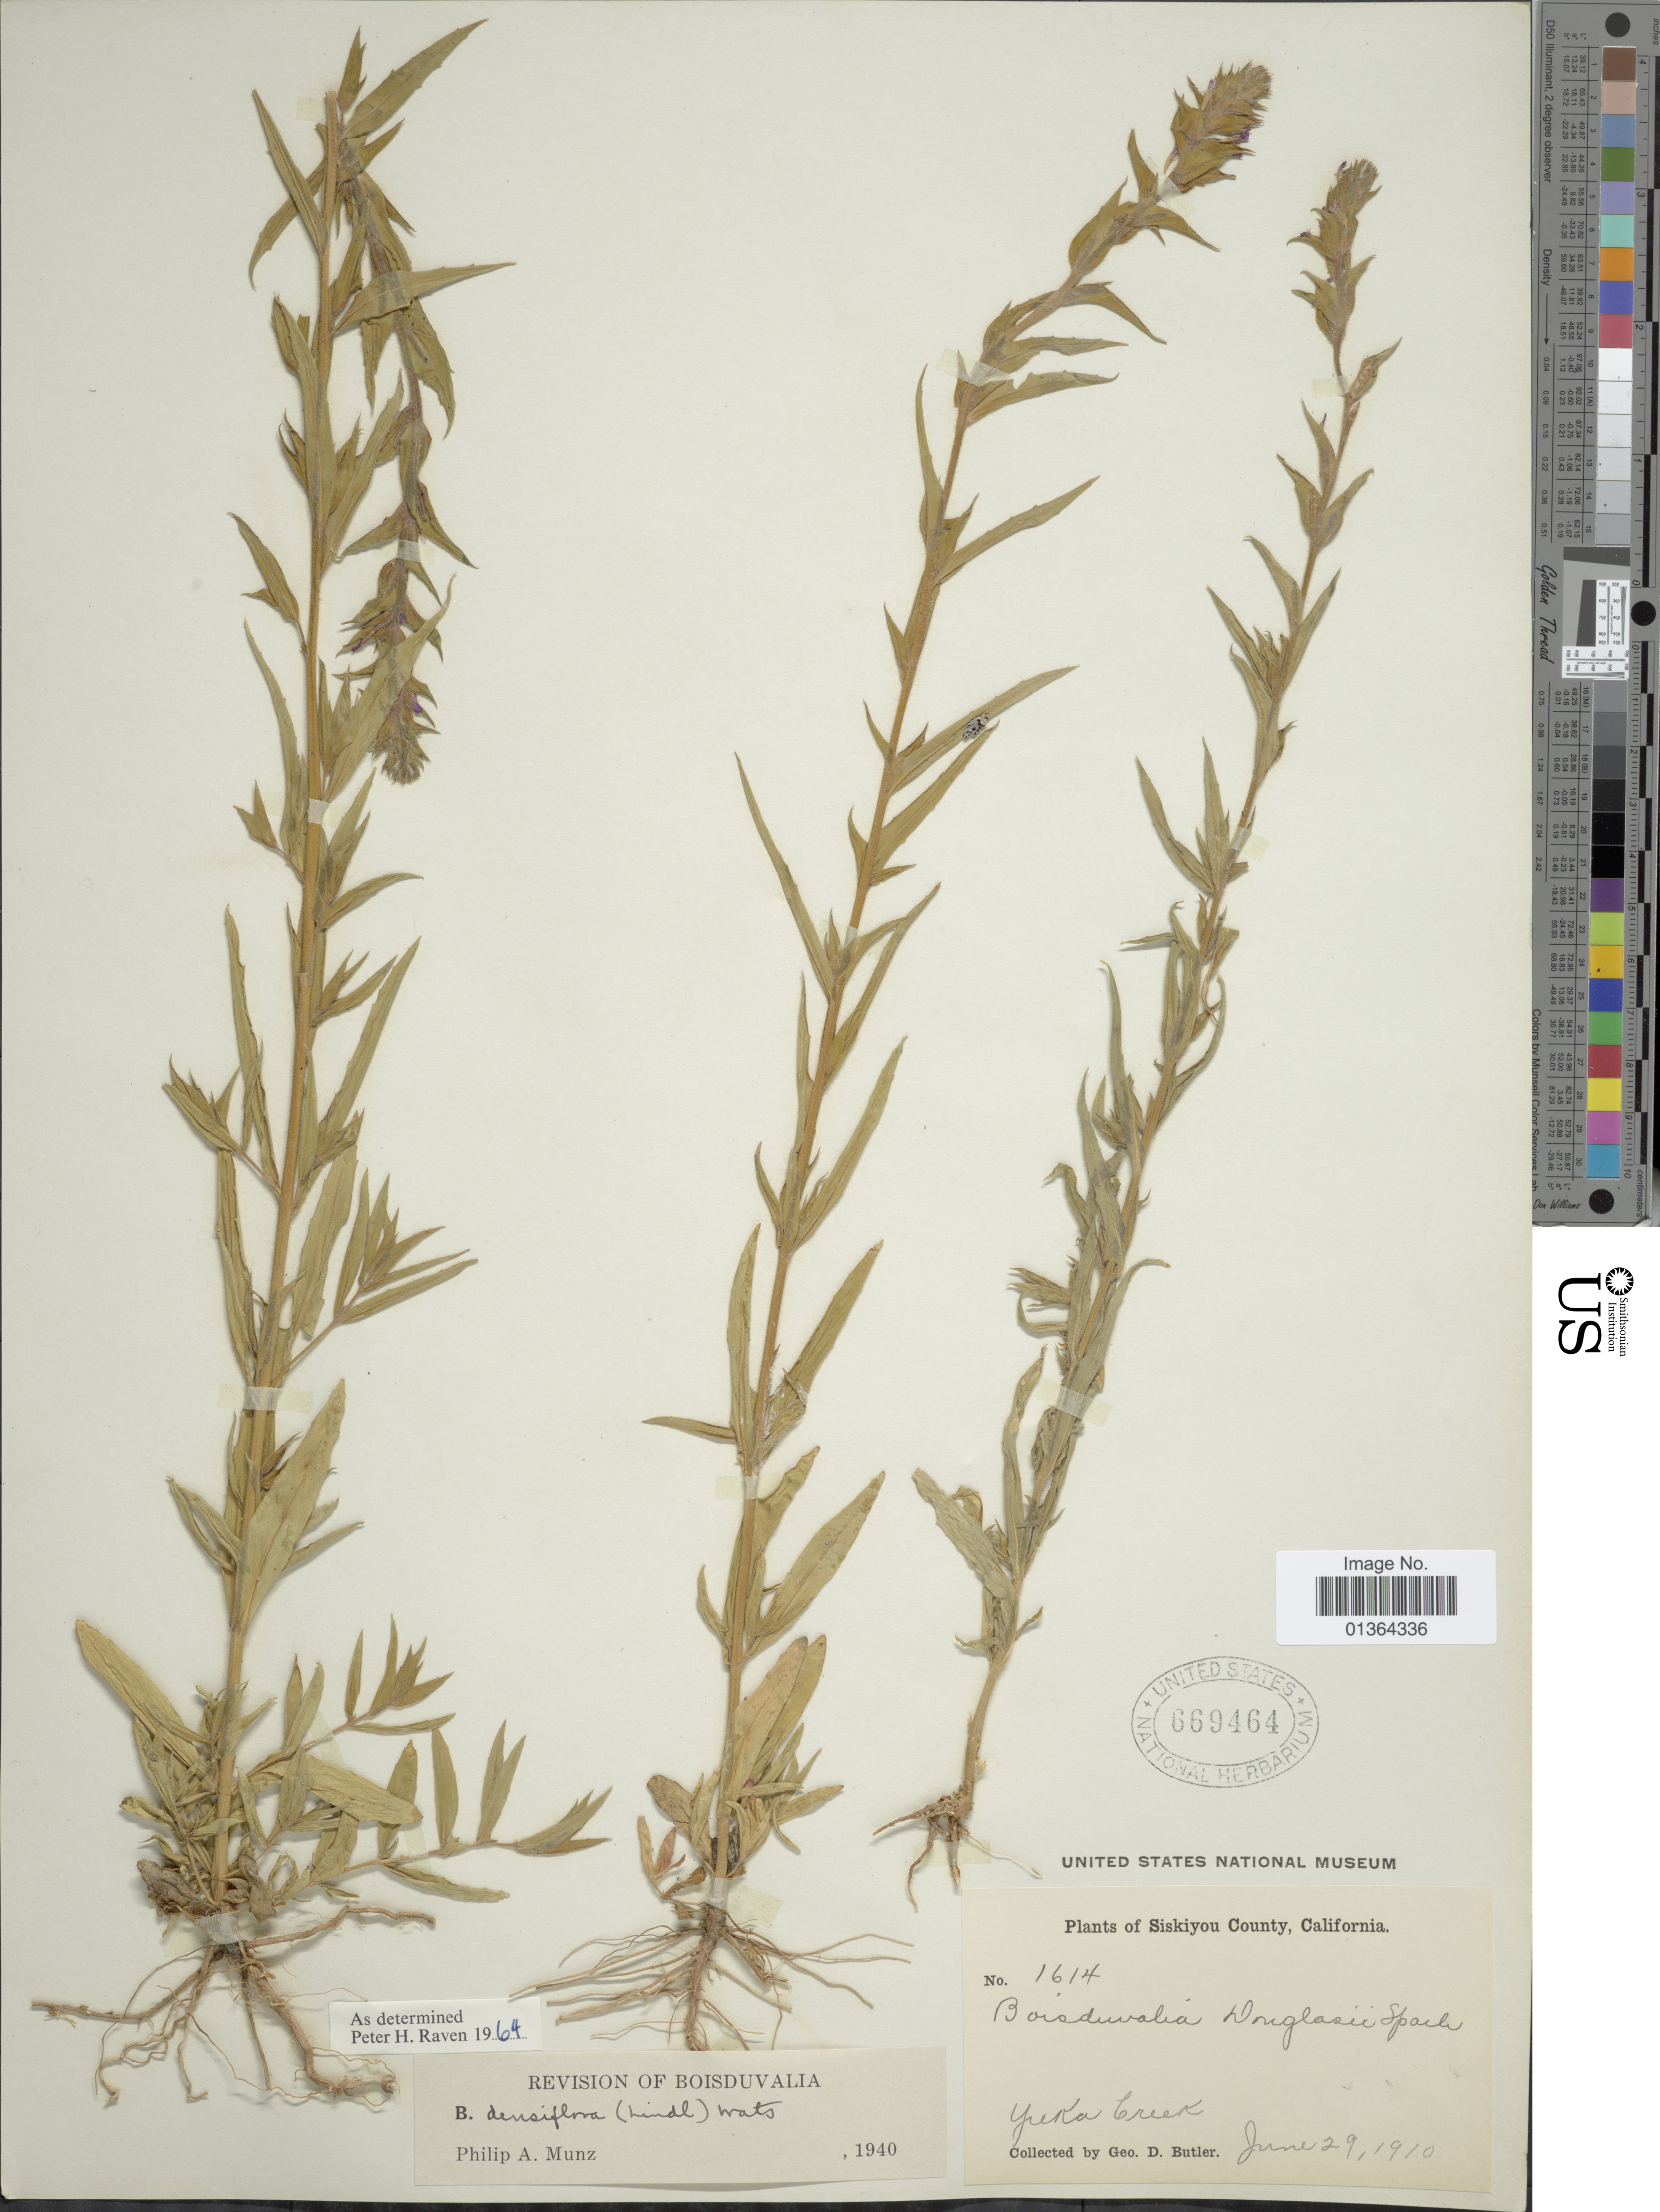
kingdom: Plantae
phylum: Tracheophyta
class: Magnoliopsida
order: Myrtales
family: Onagraceae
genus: Epilobium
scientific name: Epilobium densiflorum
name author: (Lindl.) Hoch & P.H. Raven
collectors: G. D. Butler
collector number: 1614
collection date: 1910-06-29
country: United States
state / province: California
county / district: Siskiyou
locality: Siskiyou County, Yreka Creek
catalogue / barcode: US 669464